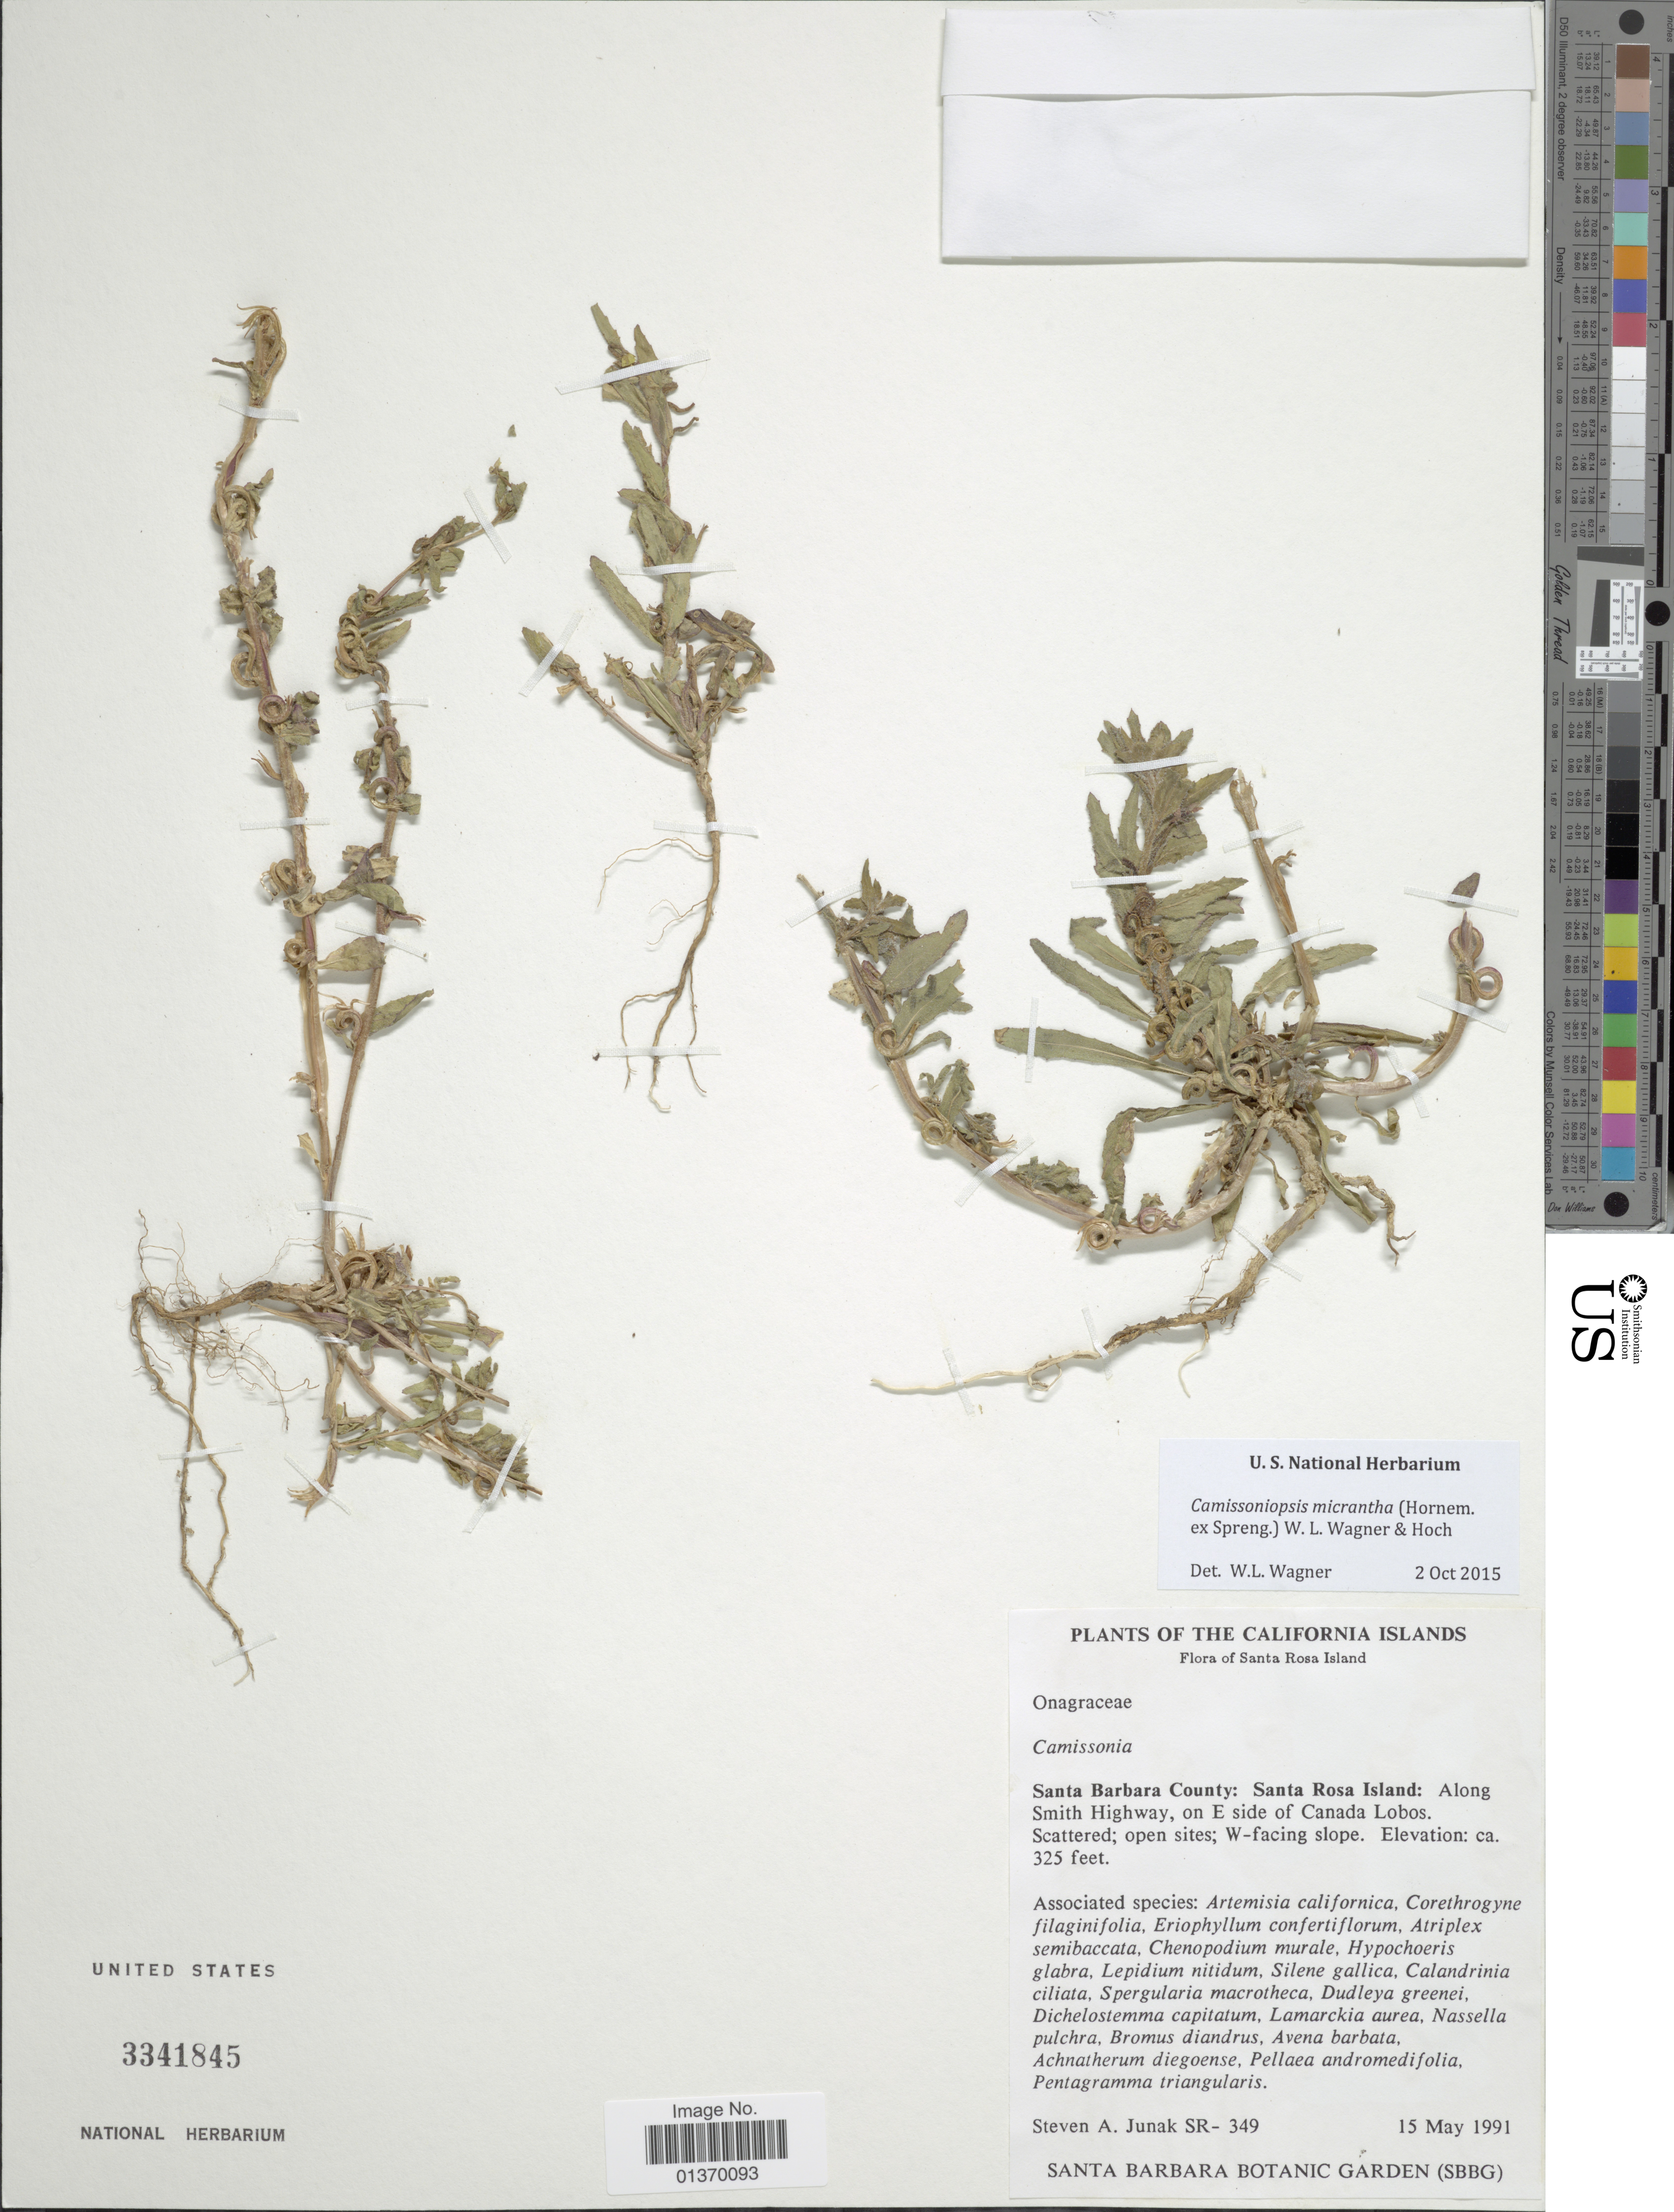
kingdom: Plantae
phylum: Tracheophyta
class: Magnoliopsida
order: Myrtales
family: Onagraceae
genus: Camissoniopsis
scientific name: Camissoniopsis micrantha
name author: (Hornem. ex Spreng.) W.L. Wagner & Hoch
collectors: S. Junak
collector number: SR-349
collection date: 1991-05-15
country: United States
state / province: California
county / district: Santa Barbara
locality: The California Islands, Santa Rosa Island, Santa Barbara County: Santa Rosa Island: Along Smith Highway, on E side of Canada Lobos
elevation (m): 99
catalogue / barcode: US 3341845